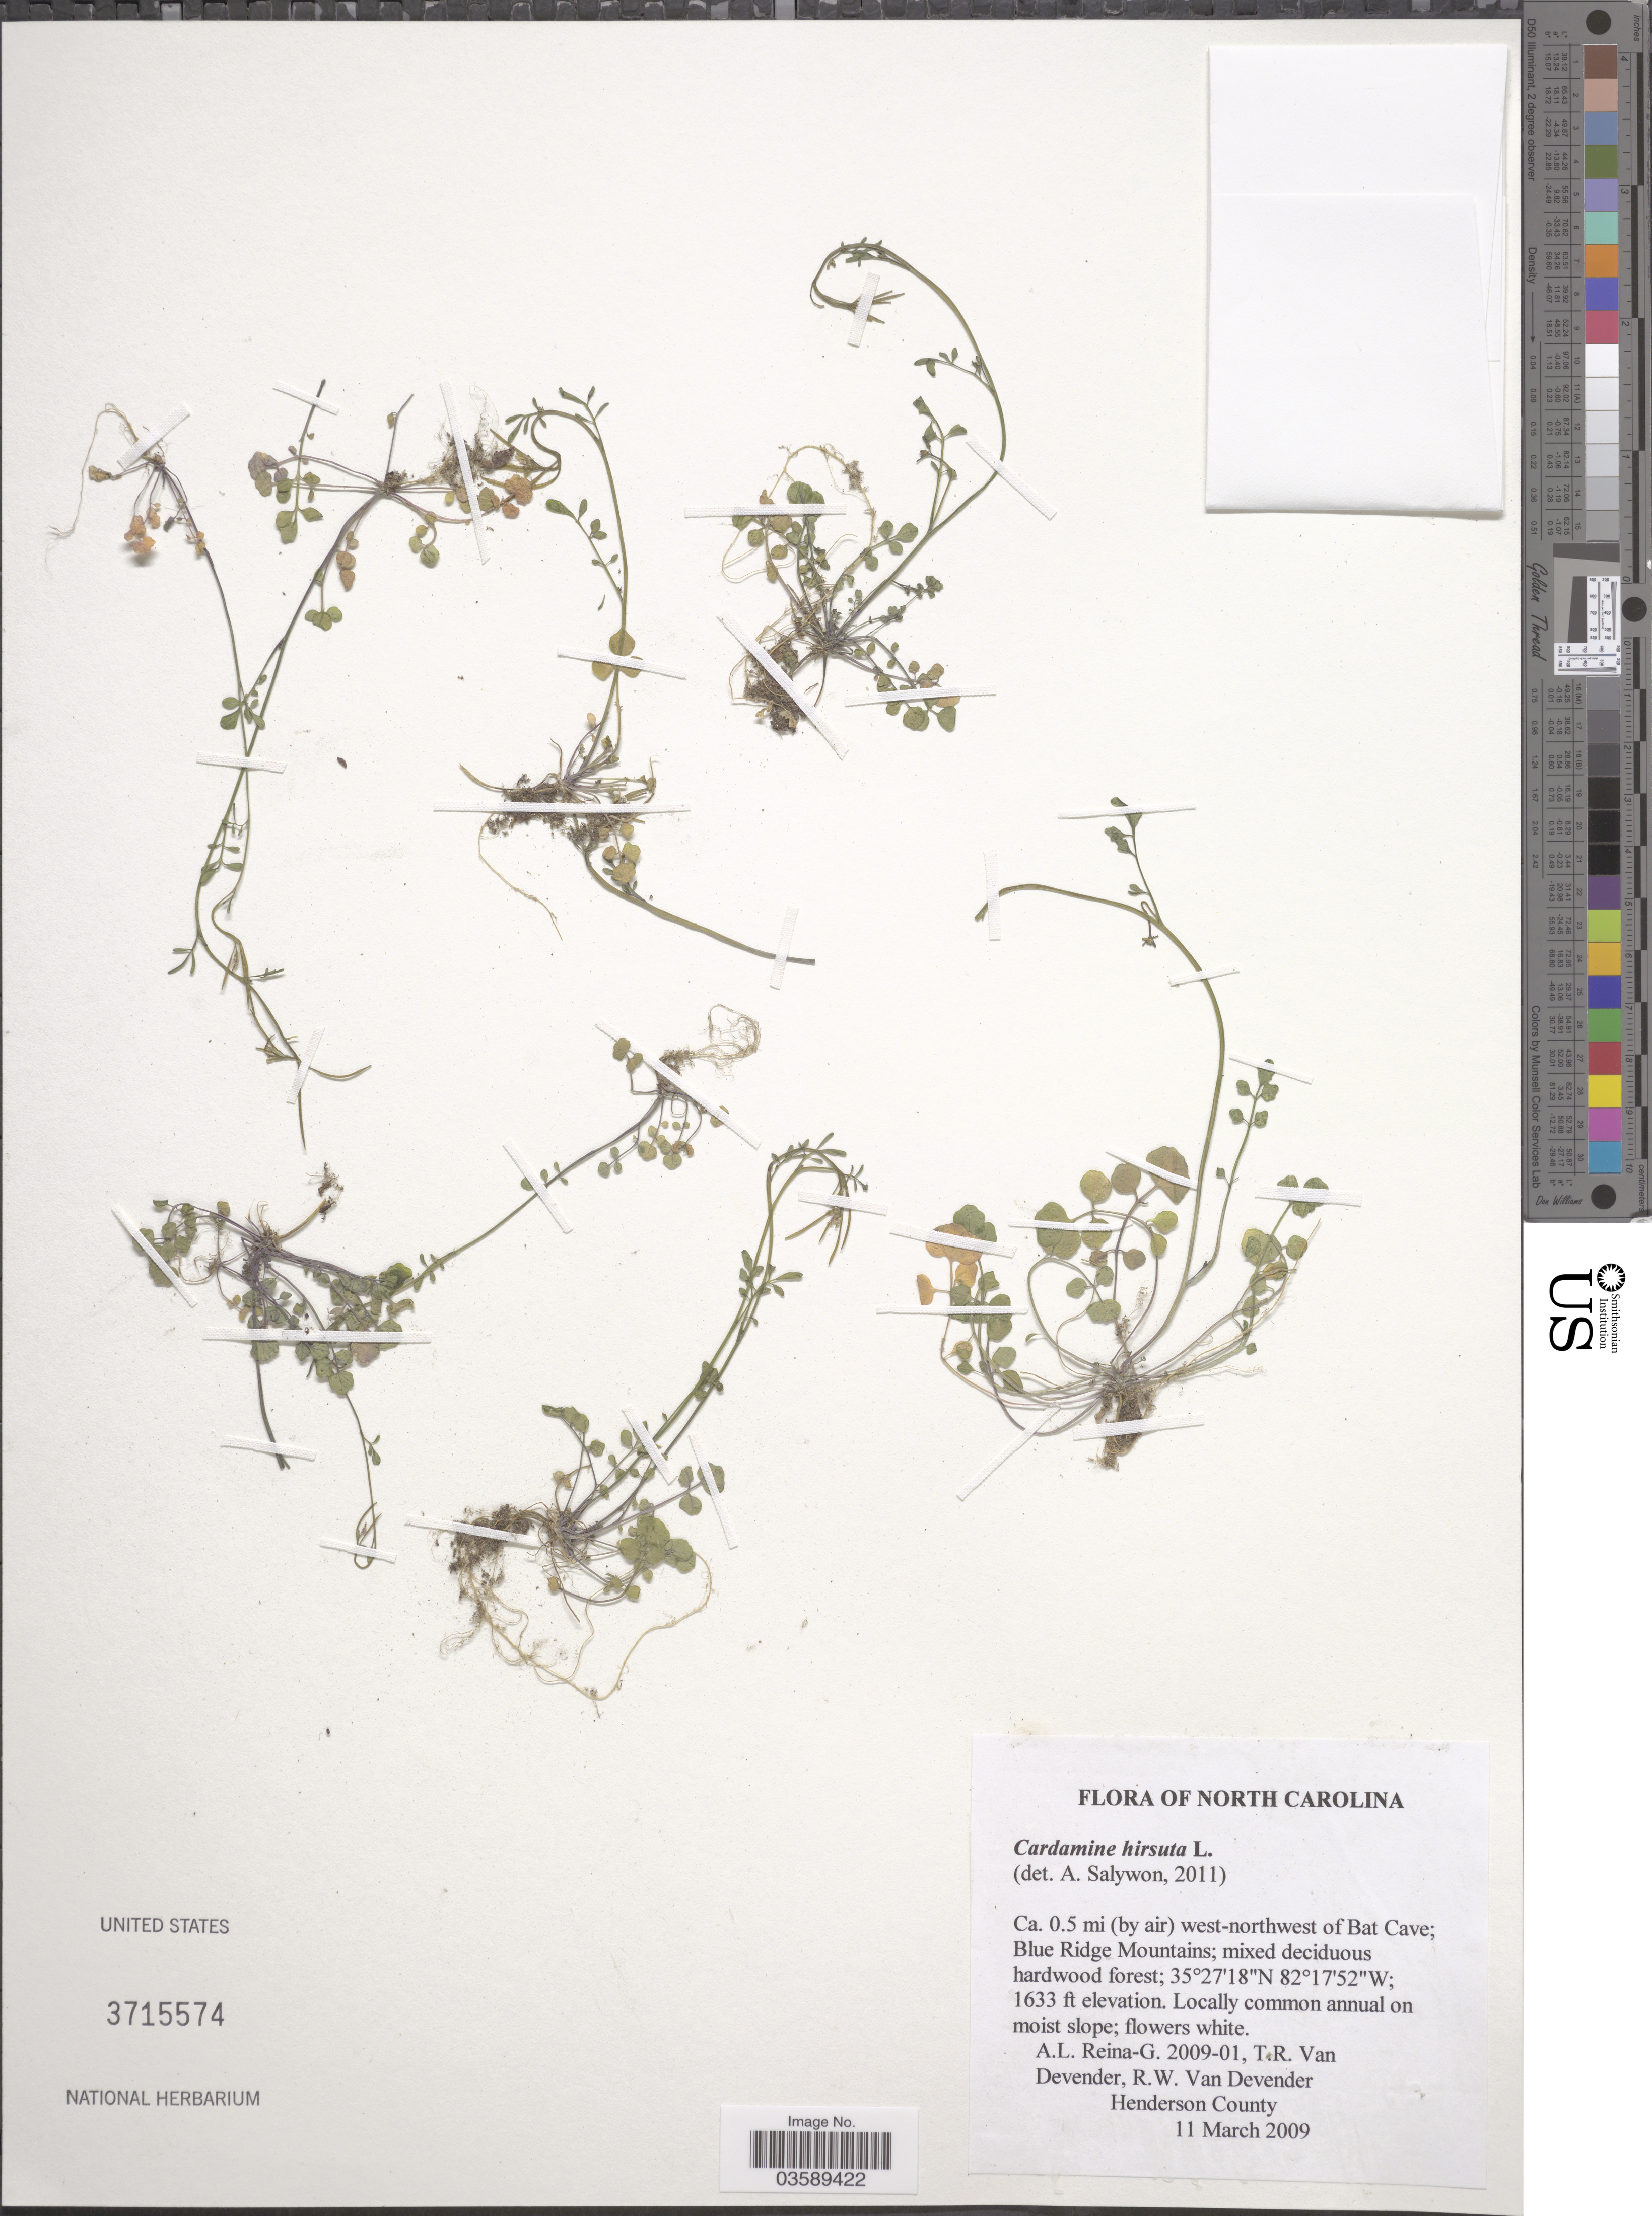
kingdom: Plantae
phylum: Tracheophyta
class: Magnoliopsida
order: Brassicales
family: Brassicaceae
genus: Cardamine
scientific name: Cardamine hirsuta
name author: L.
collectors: A. L. Reina G., T. R. Van Devender & R. W. Van Devender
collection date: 2009-03-11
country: United States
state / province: North Carolina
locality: Ca. 0.5 mi (by air) west-northwest of Bat Cave; Blue Ridge Mountains. Henderson County.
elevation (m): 498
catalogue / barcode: US 3715574